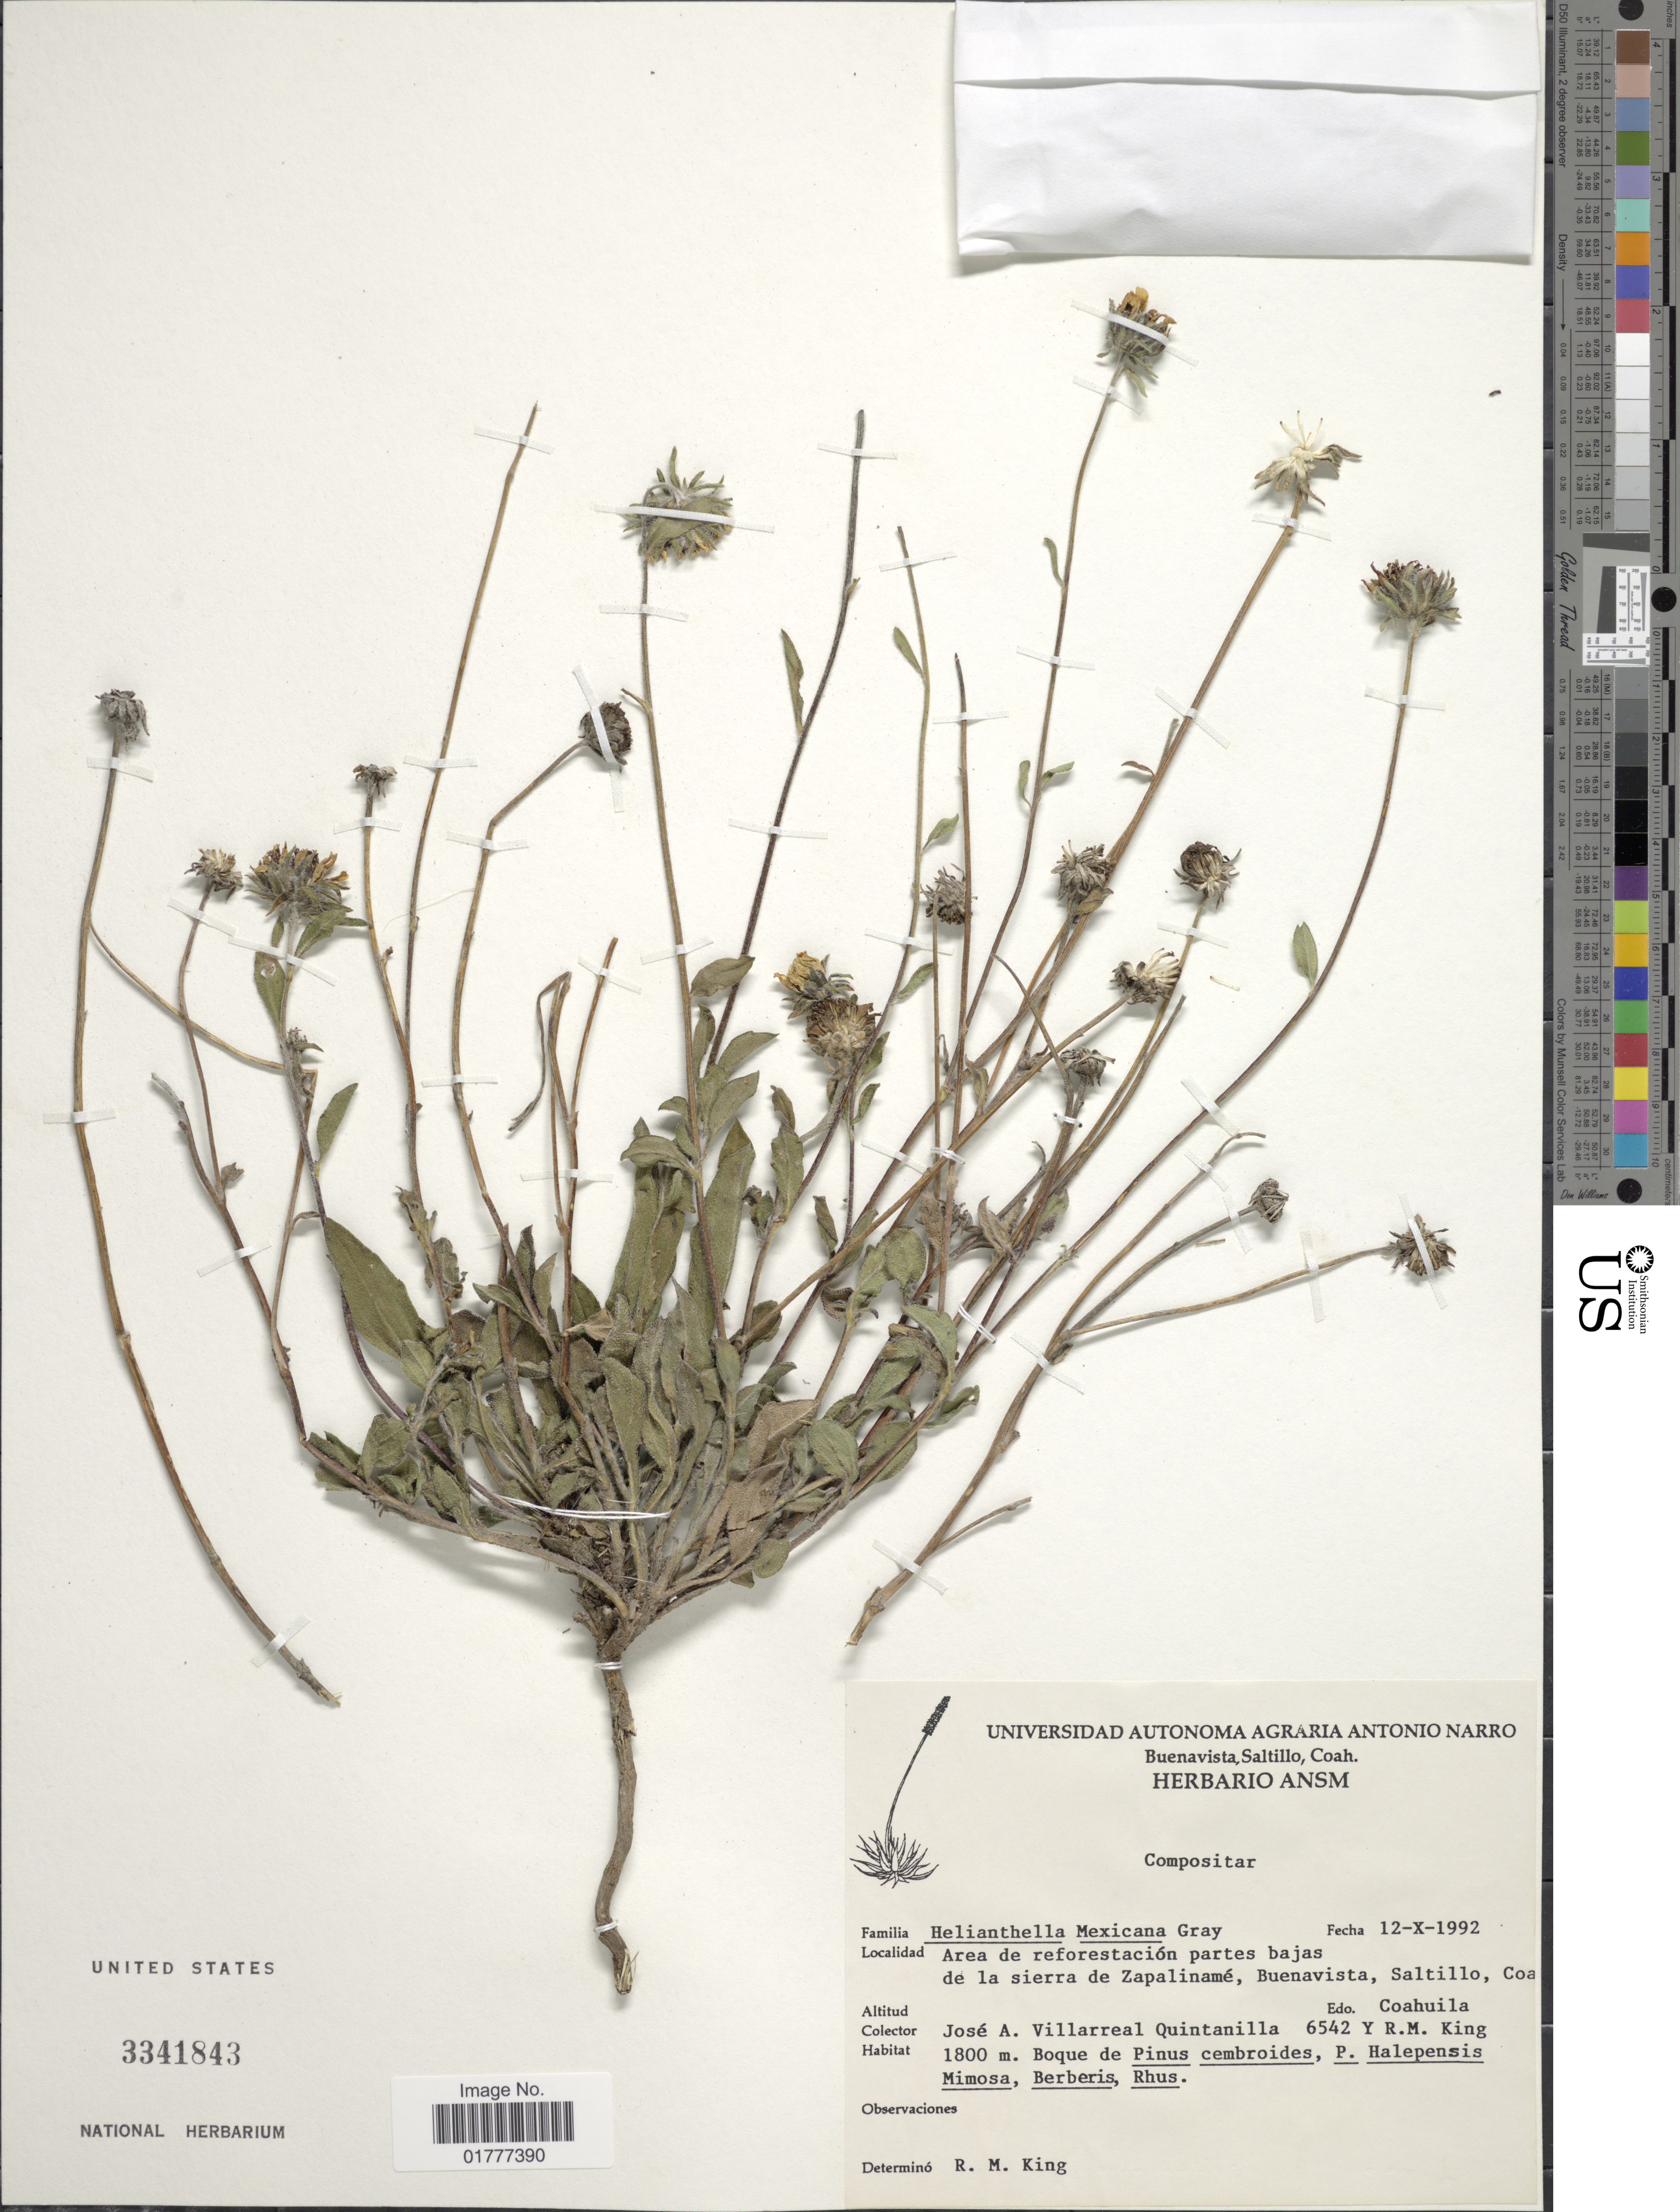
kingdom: Plantae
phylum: Tracheophyta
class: Magnoliopsida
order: Asterales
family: Asteraceae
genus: Helianthella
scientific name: Helianthella mexicana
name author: A. Gray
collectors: J. Villarreal-Quintanilla & R. M. King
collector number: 6542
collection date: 1992-10-12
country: Mexico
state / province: Coahuila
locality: Area de reforestación partes bajas de la sierra de Zapalinamé, Buenavista, Saltillo, Coa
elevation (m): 1800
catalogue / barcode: US 3341843